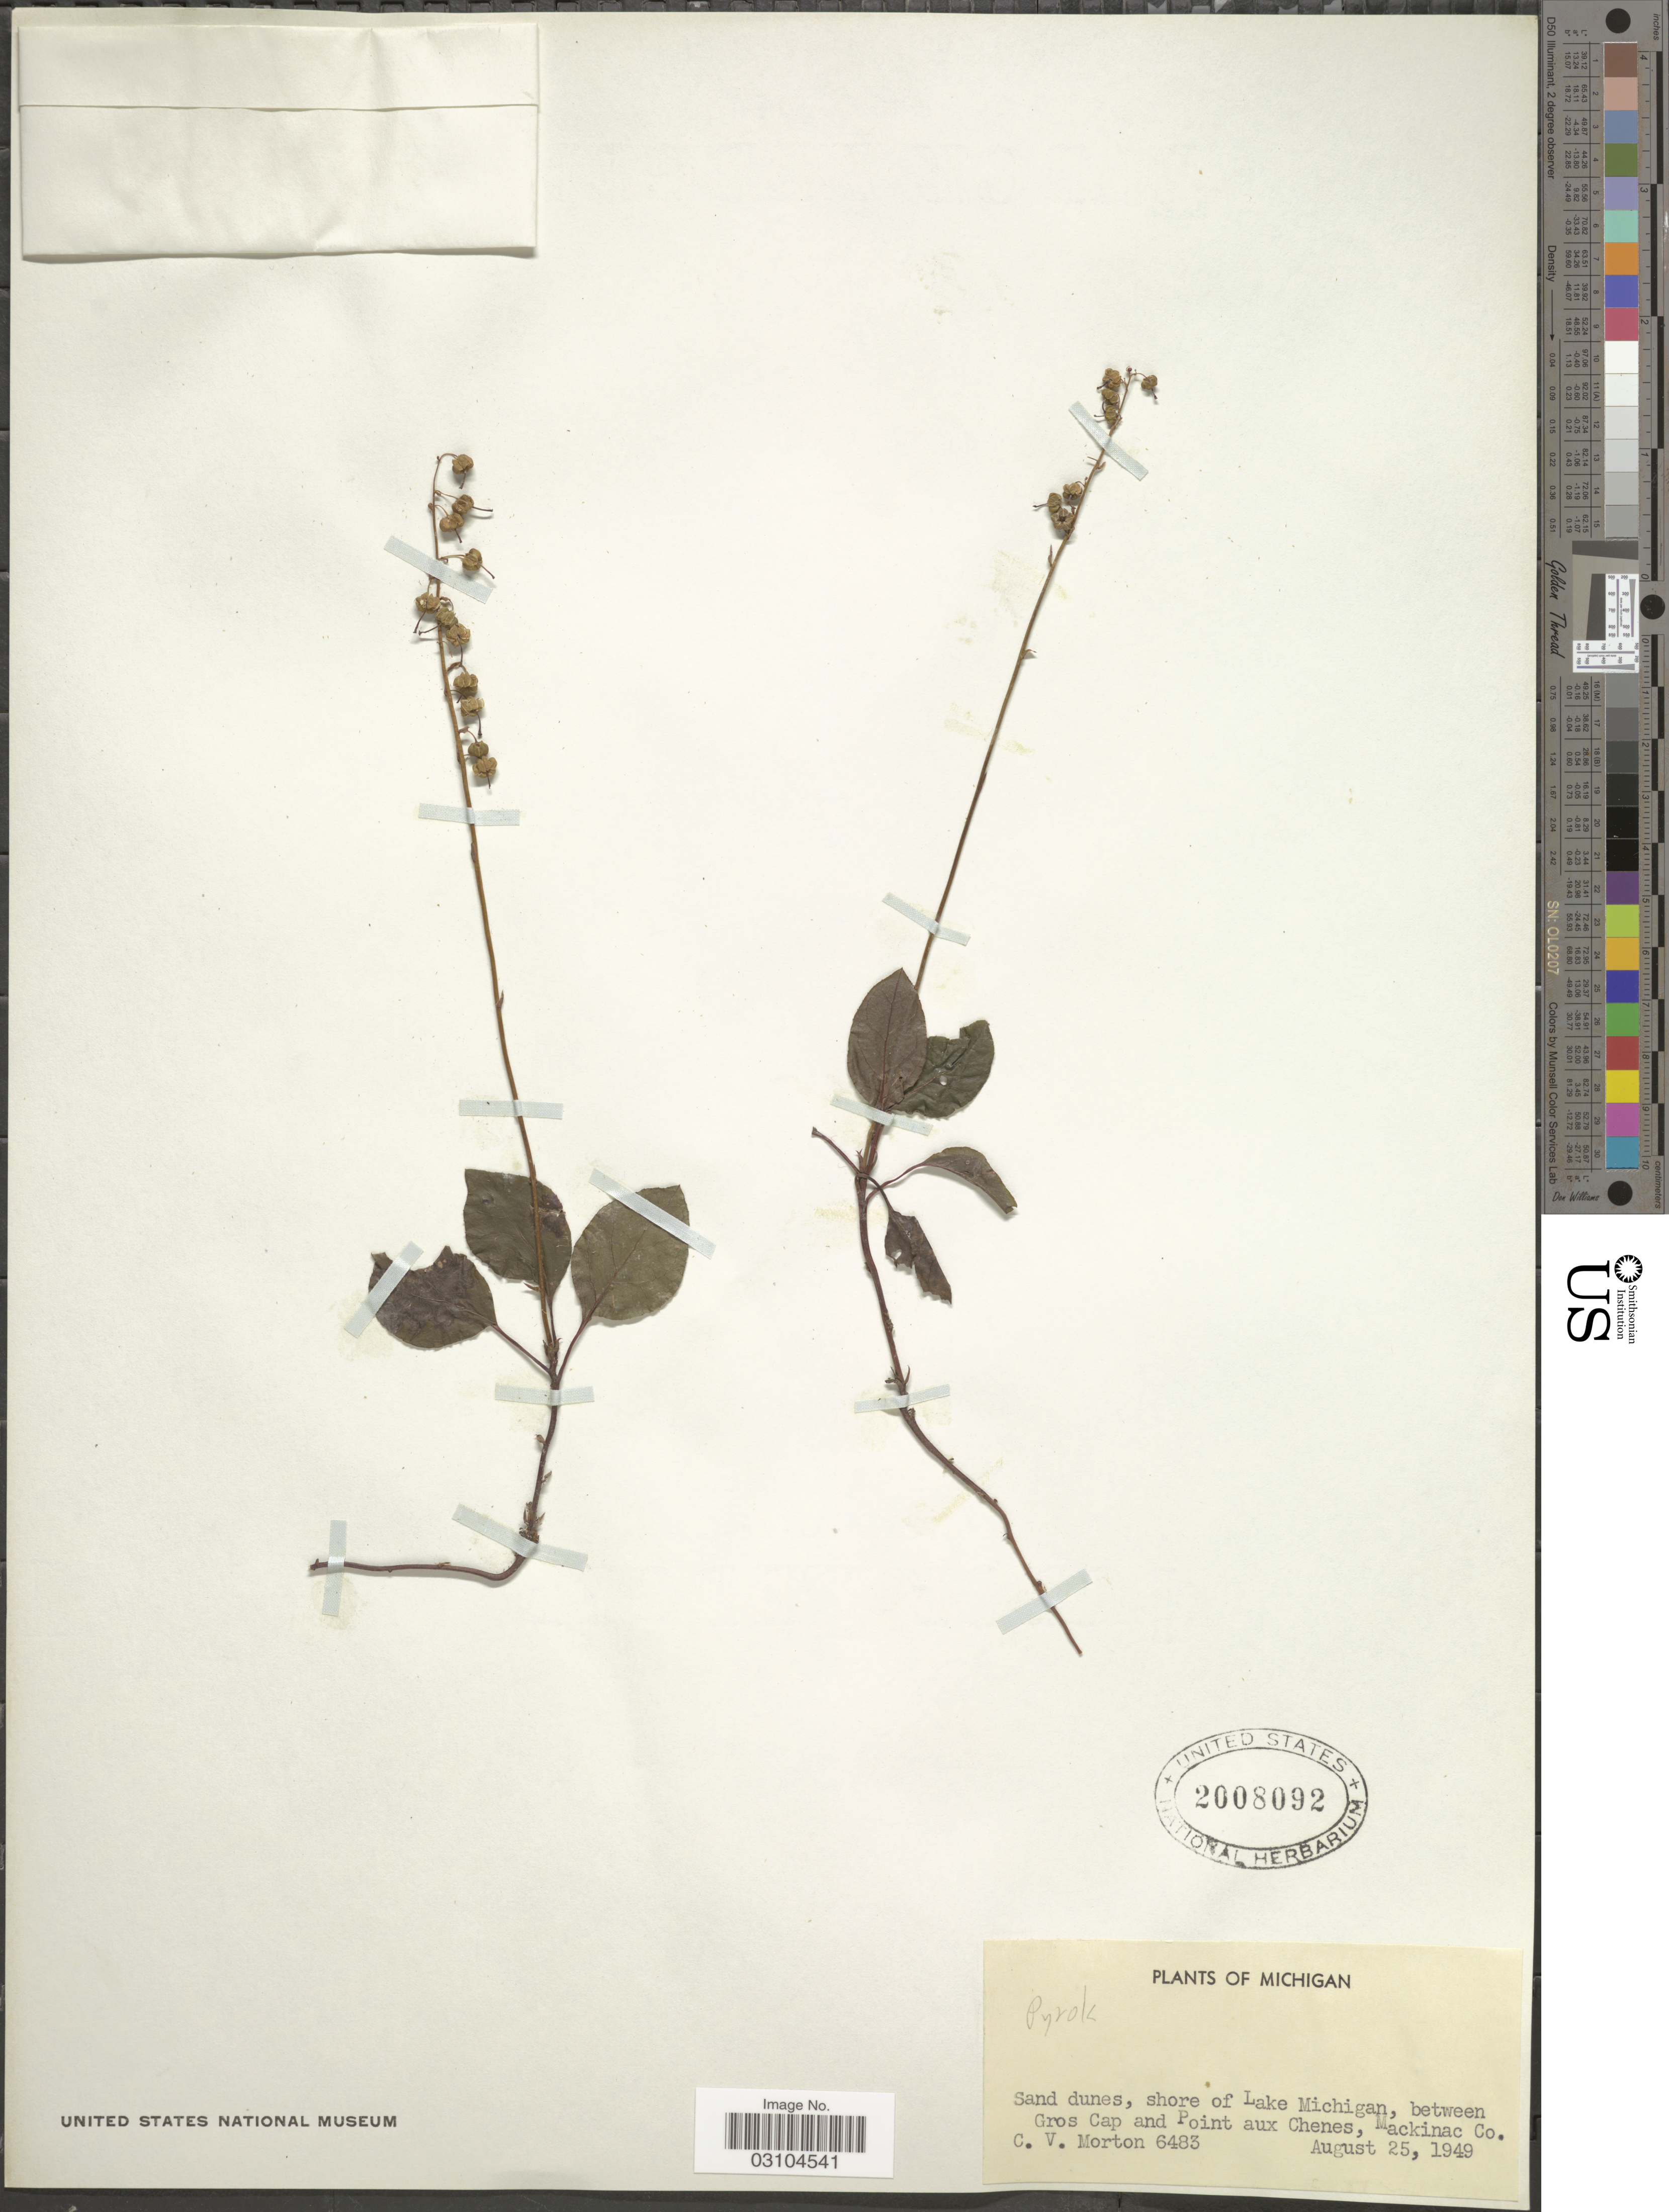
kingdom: Plantae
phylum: Tracheophyta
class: Magnoliopsida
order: Ericales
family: Ericaceae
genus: Pyrola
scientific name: Pyrola sp.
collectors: C. V. Morton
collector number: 6483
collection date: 1949-08-25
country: United States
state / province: Michigan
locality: Shore of Lake Michigan, between Gros Cap and Point aux Chenes, Mackinac Co.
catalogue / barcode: US 2008092